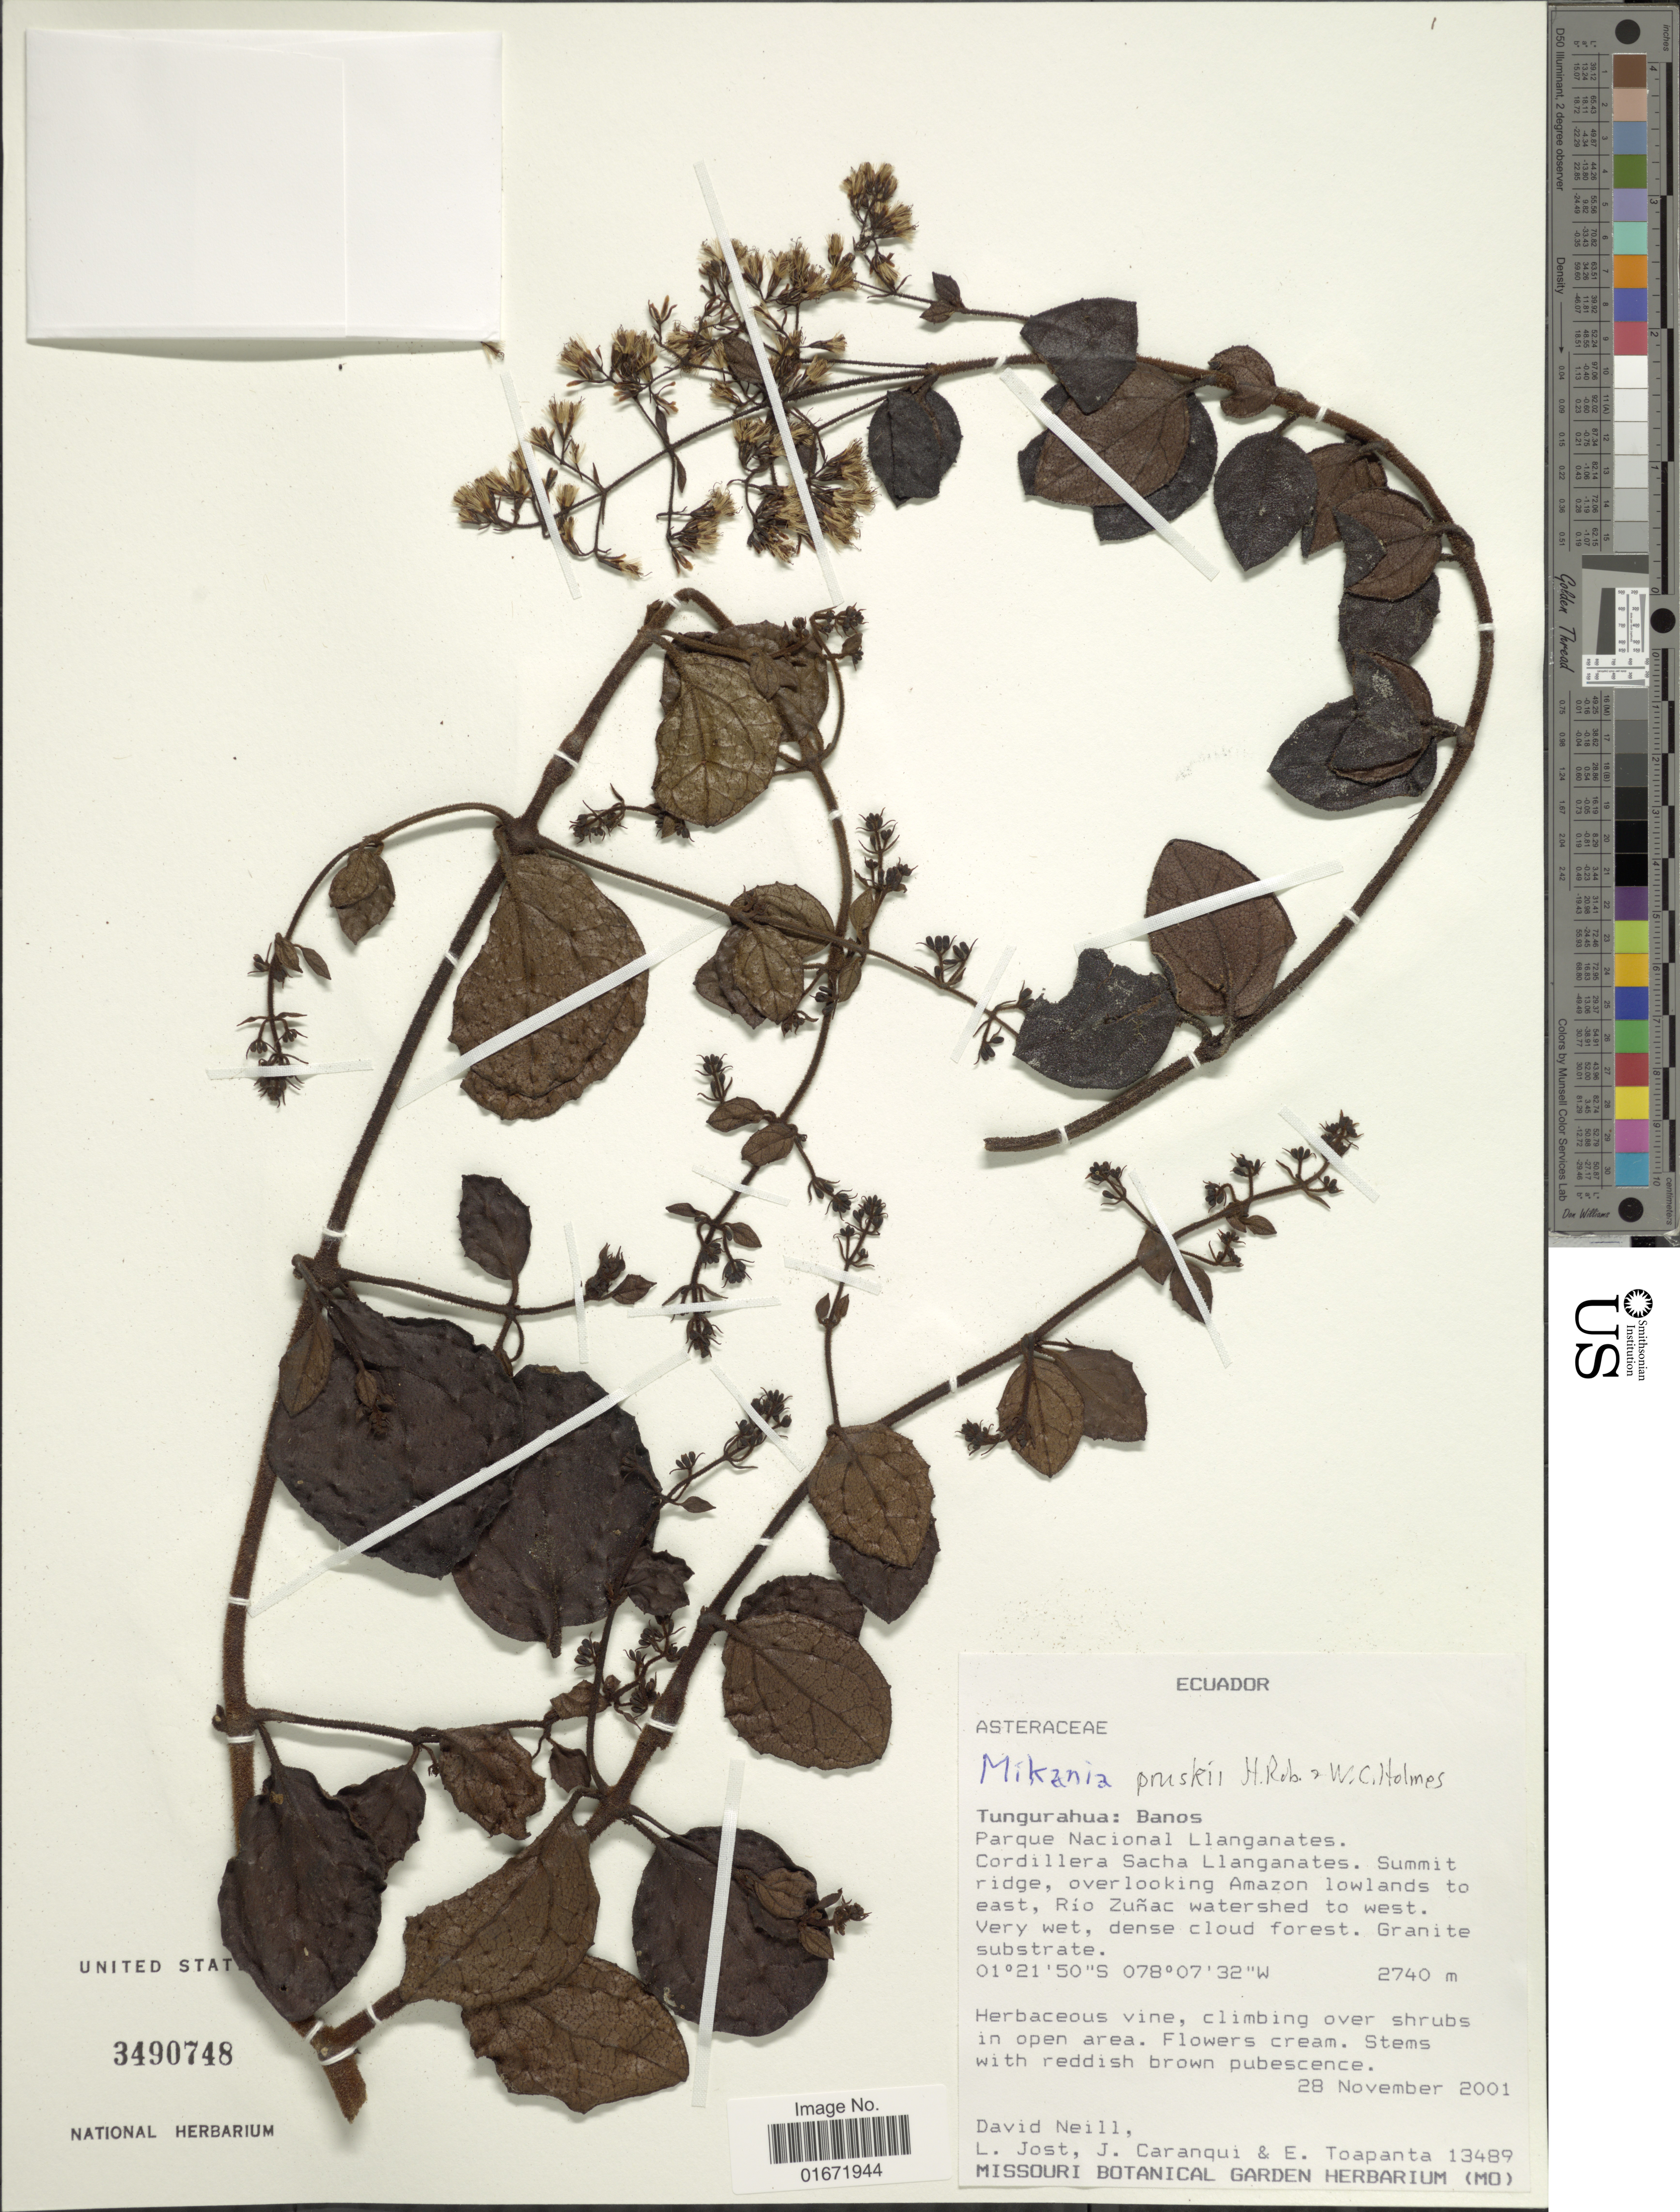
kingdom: Plantae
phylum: Tracheophyta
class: Magnoliopsida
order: Asterales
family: Asteraceae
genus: Mikania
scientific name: Mikania pruskii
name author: H. Rob. & W.C. Holmes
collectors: D. A. Neill, L. Jost, J. Caranqui & E. Toapanta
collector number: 13489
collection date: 2001-11-28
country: Ecuador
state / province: Tungurahua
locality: Tungurahua: Banos. Parque Nacional Llanganates. Cordillera Sacha Llanganates. Summit ridge, overlooking Amazon lowlands to east, Rio Zuñac watershed to west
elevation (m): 2740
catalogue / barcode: US 3490748